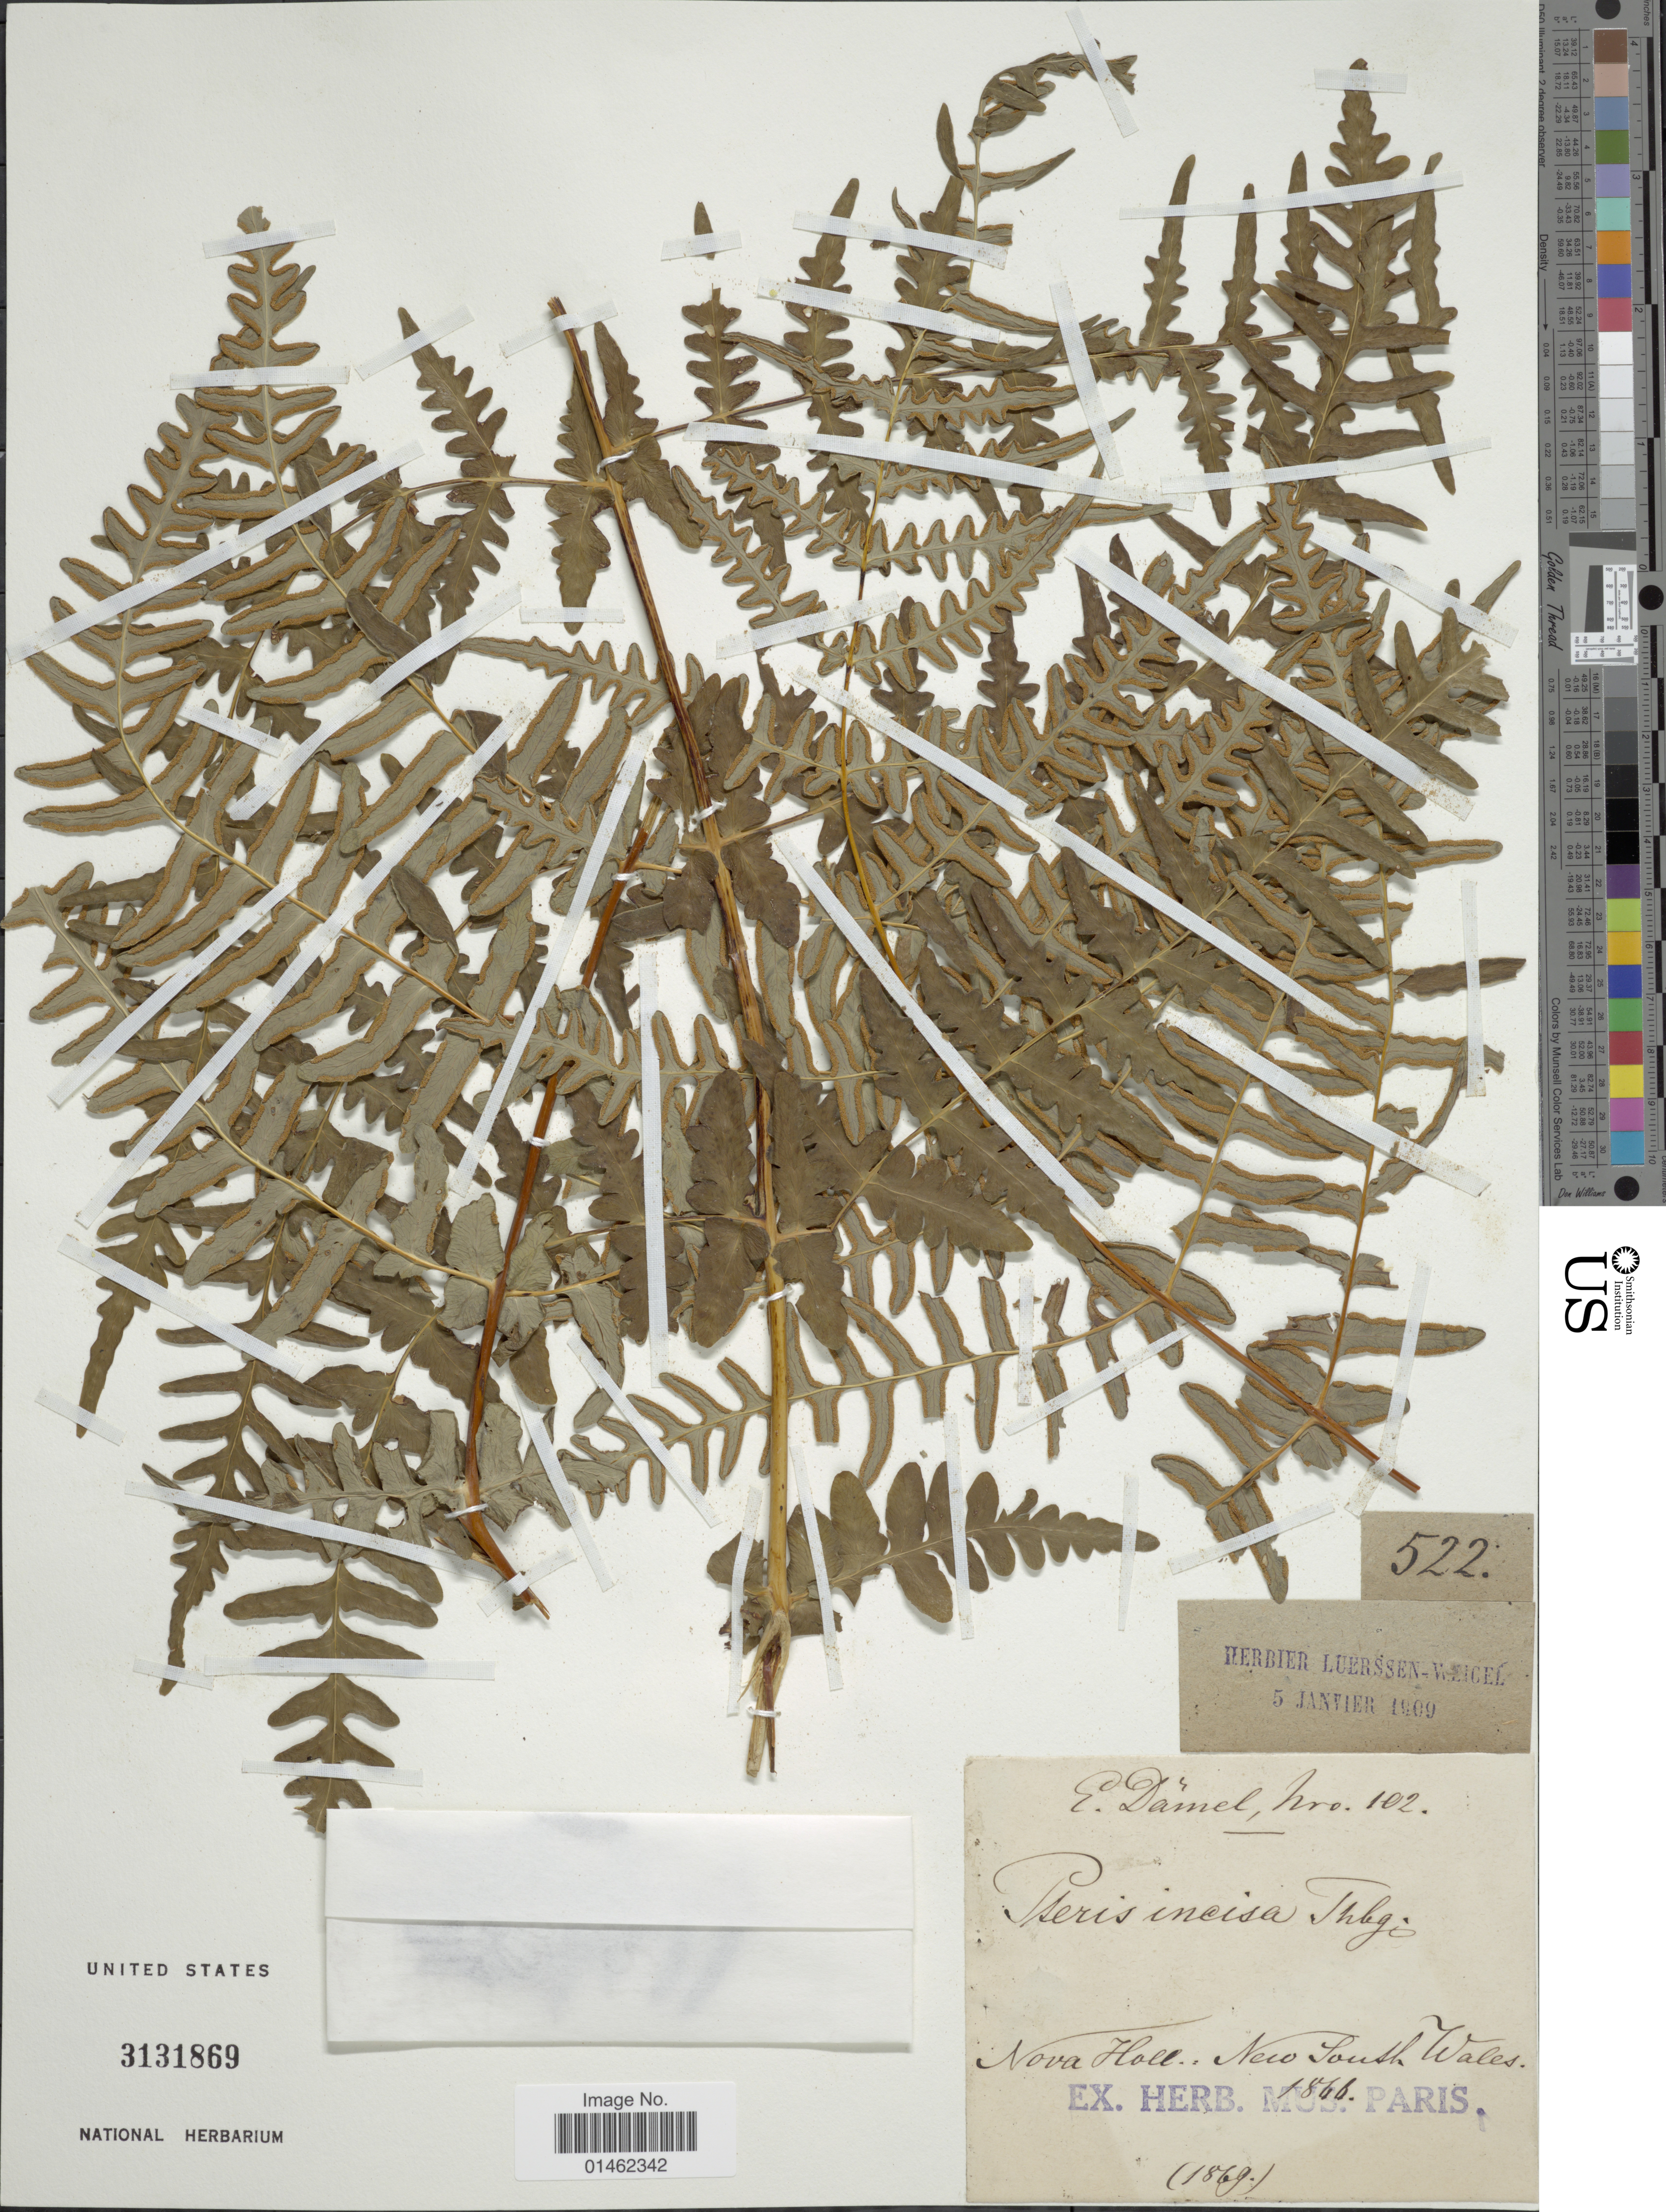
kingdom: Plantae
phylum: Tracheophyta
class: Polypodiopsida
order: Polypodiales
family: Dennstaedtiaceae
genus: Histiopteris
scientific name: Histiopteris incisa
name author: (Thunb.) J. Sm.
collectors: E. Daniel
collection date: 1866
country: Australia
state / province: New South Wales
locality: Nova Holl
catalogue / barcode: US 3131869